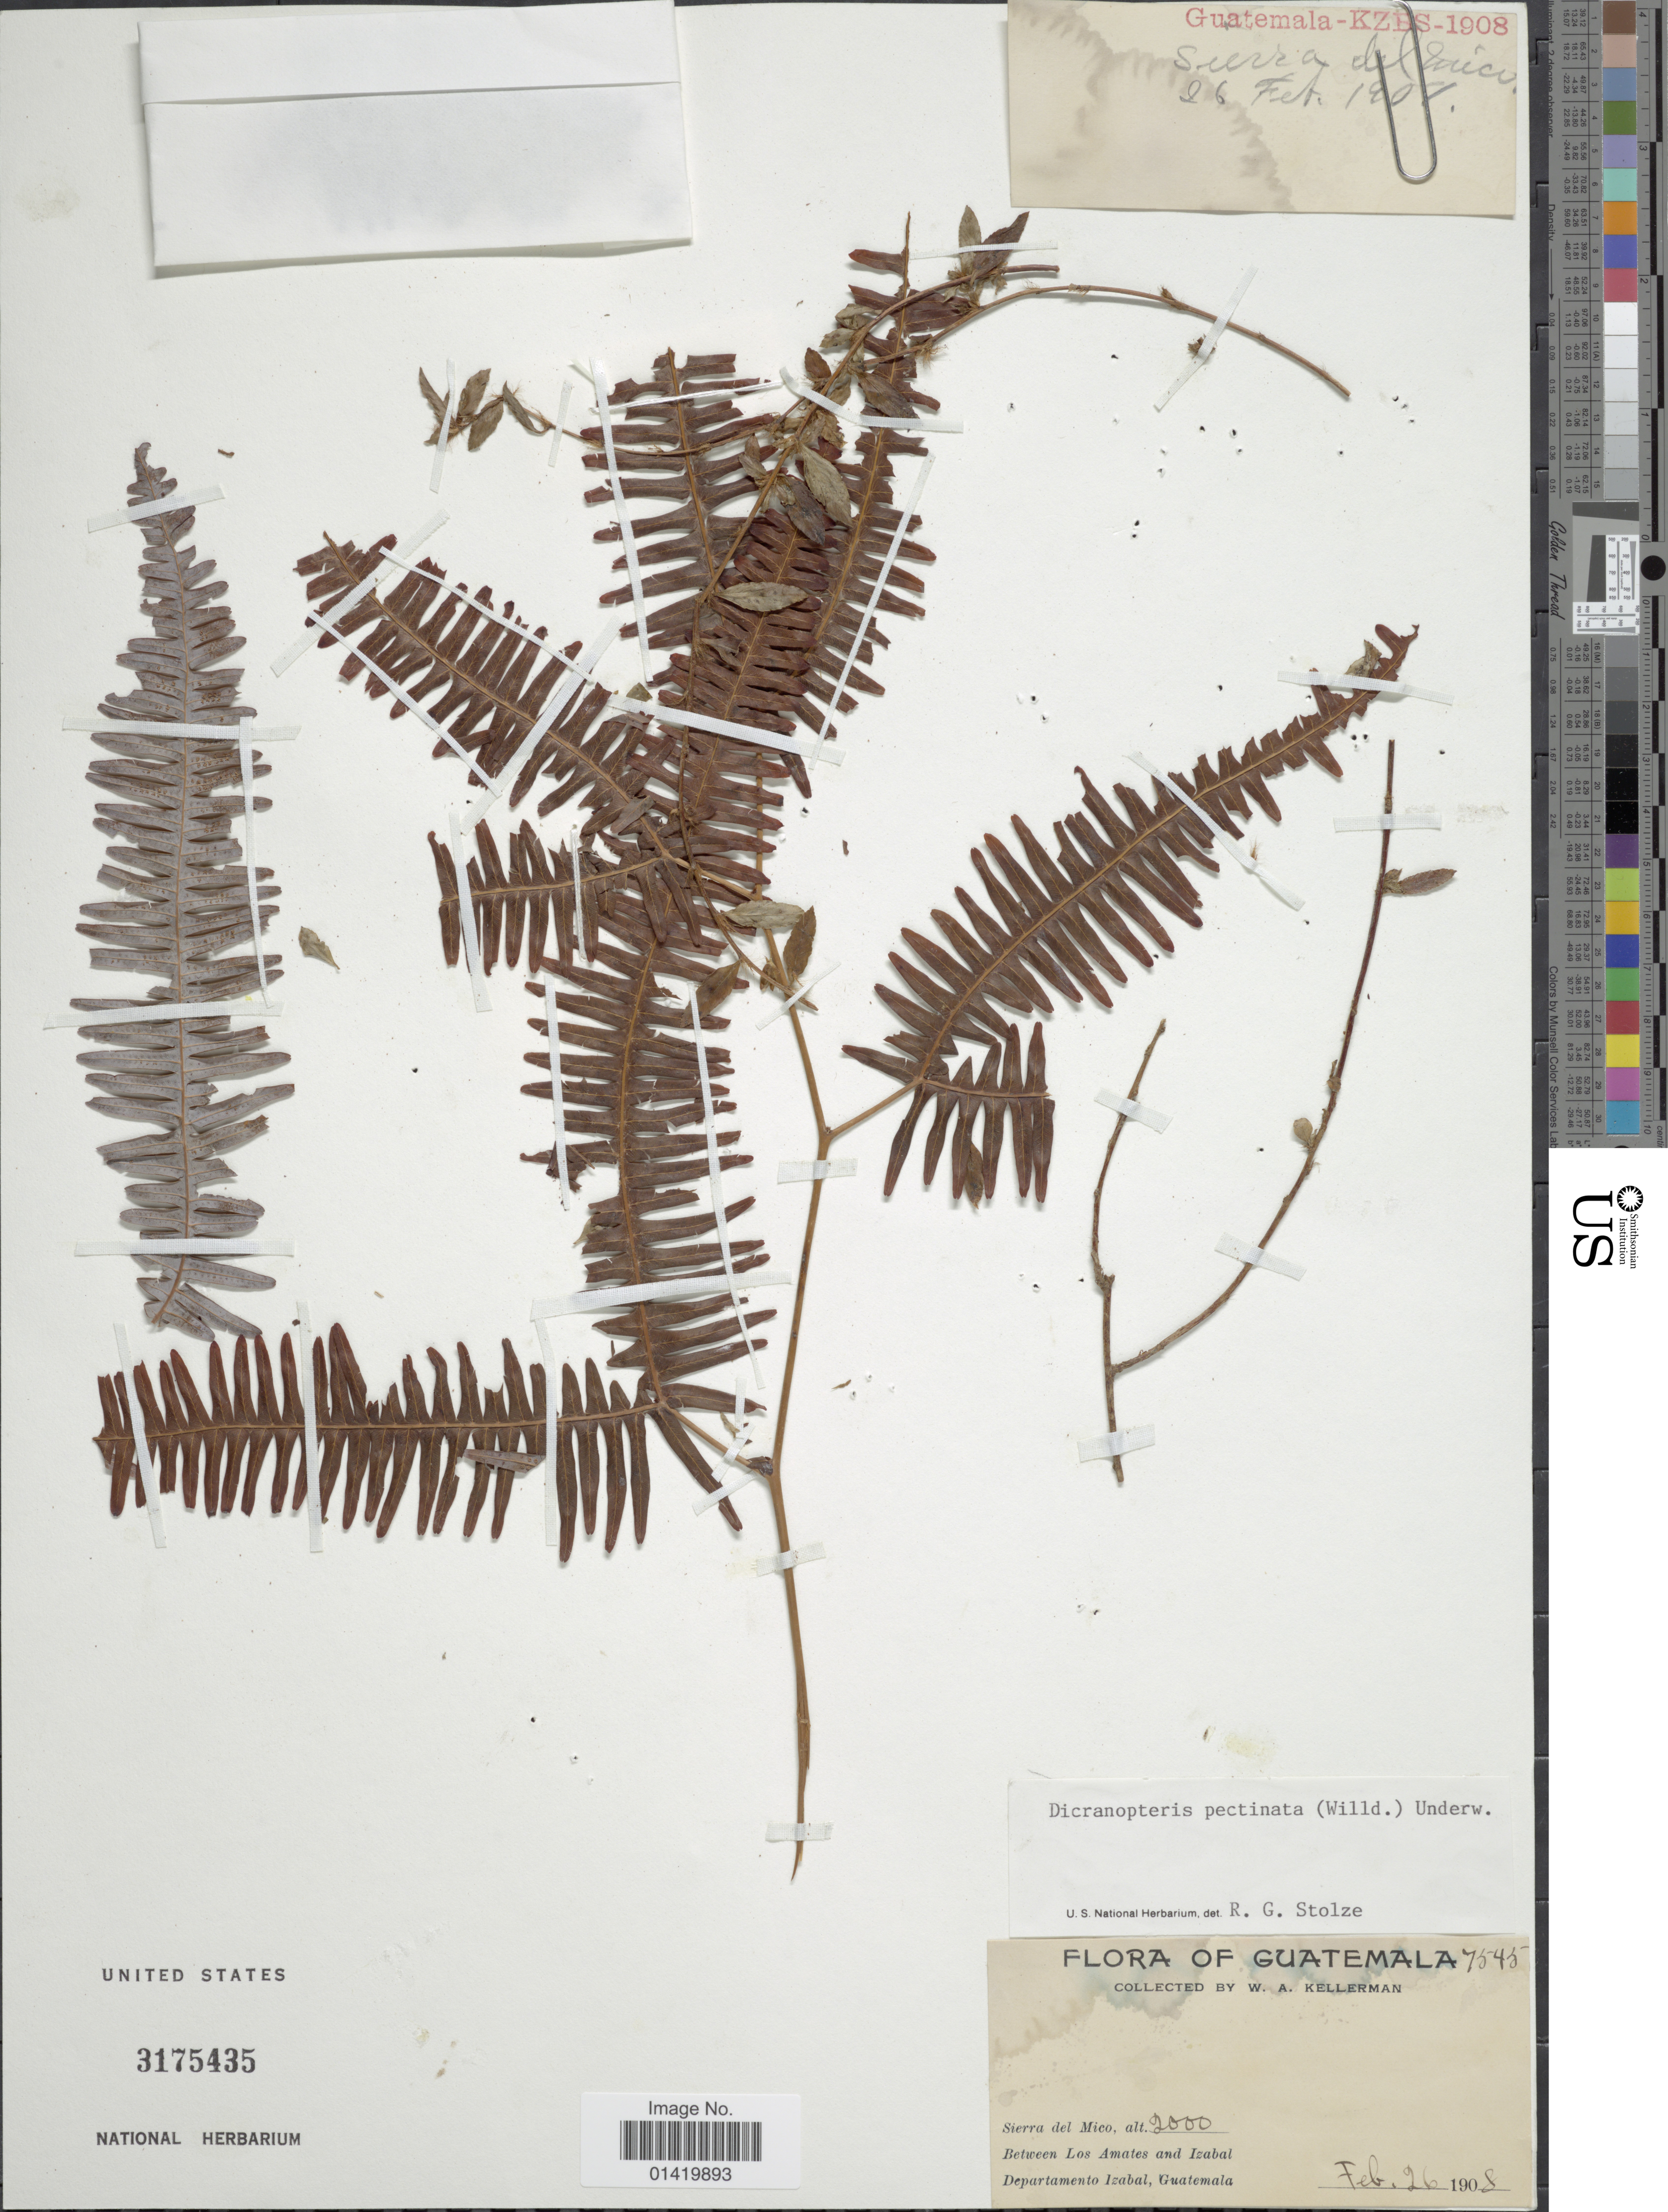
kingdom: Plantae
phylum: Tracheophyta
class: Polypodiopsida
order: Gleicheniales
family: Gleicheniaceae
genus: Gleichenella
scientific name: Gleichenella pectinata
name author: (Willd.) Ching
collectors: W. Kellerman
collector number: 7545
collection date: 1908-02-26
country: Guatemala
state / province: Izabal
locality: Sierra del Mico, Between Los Amates and Izabal Departamento Izabal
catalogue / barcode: US 3175435